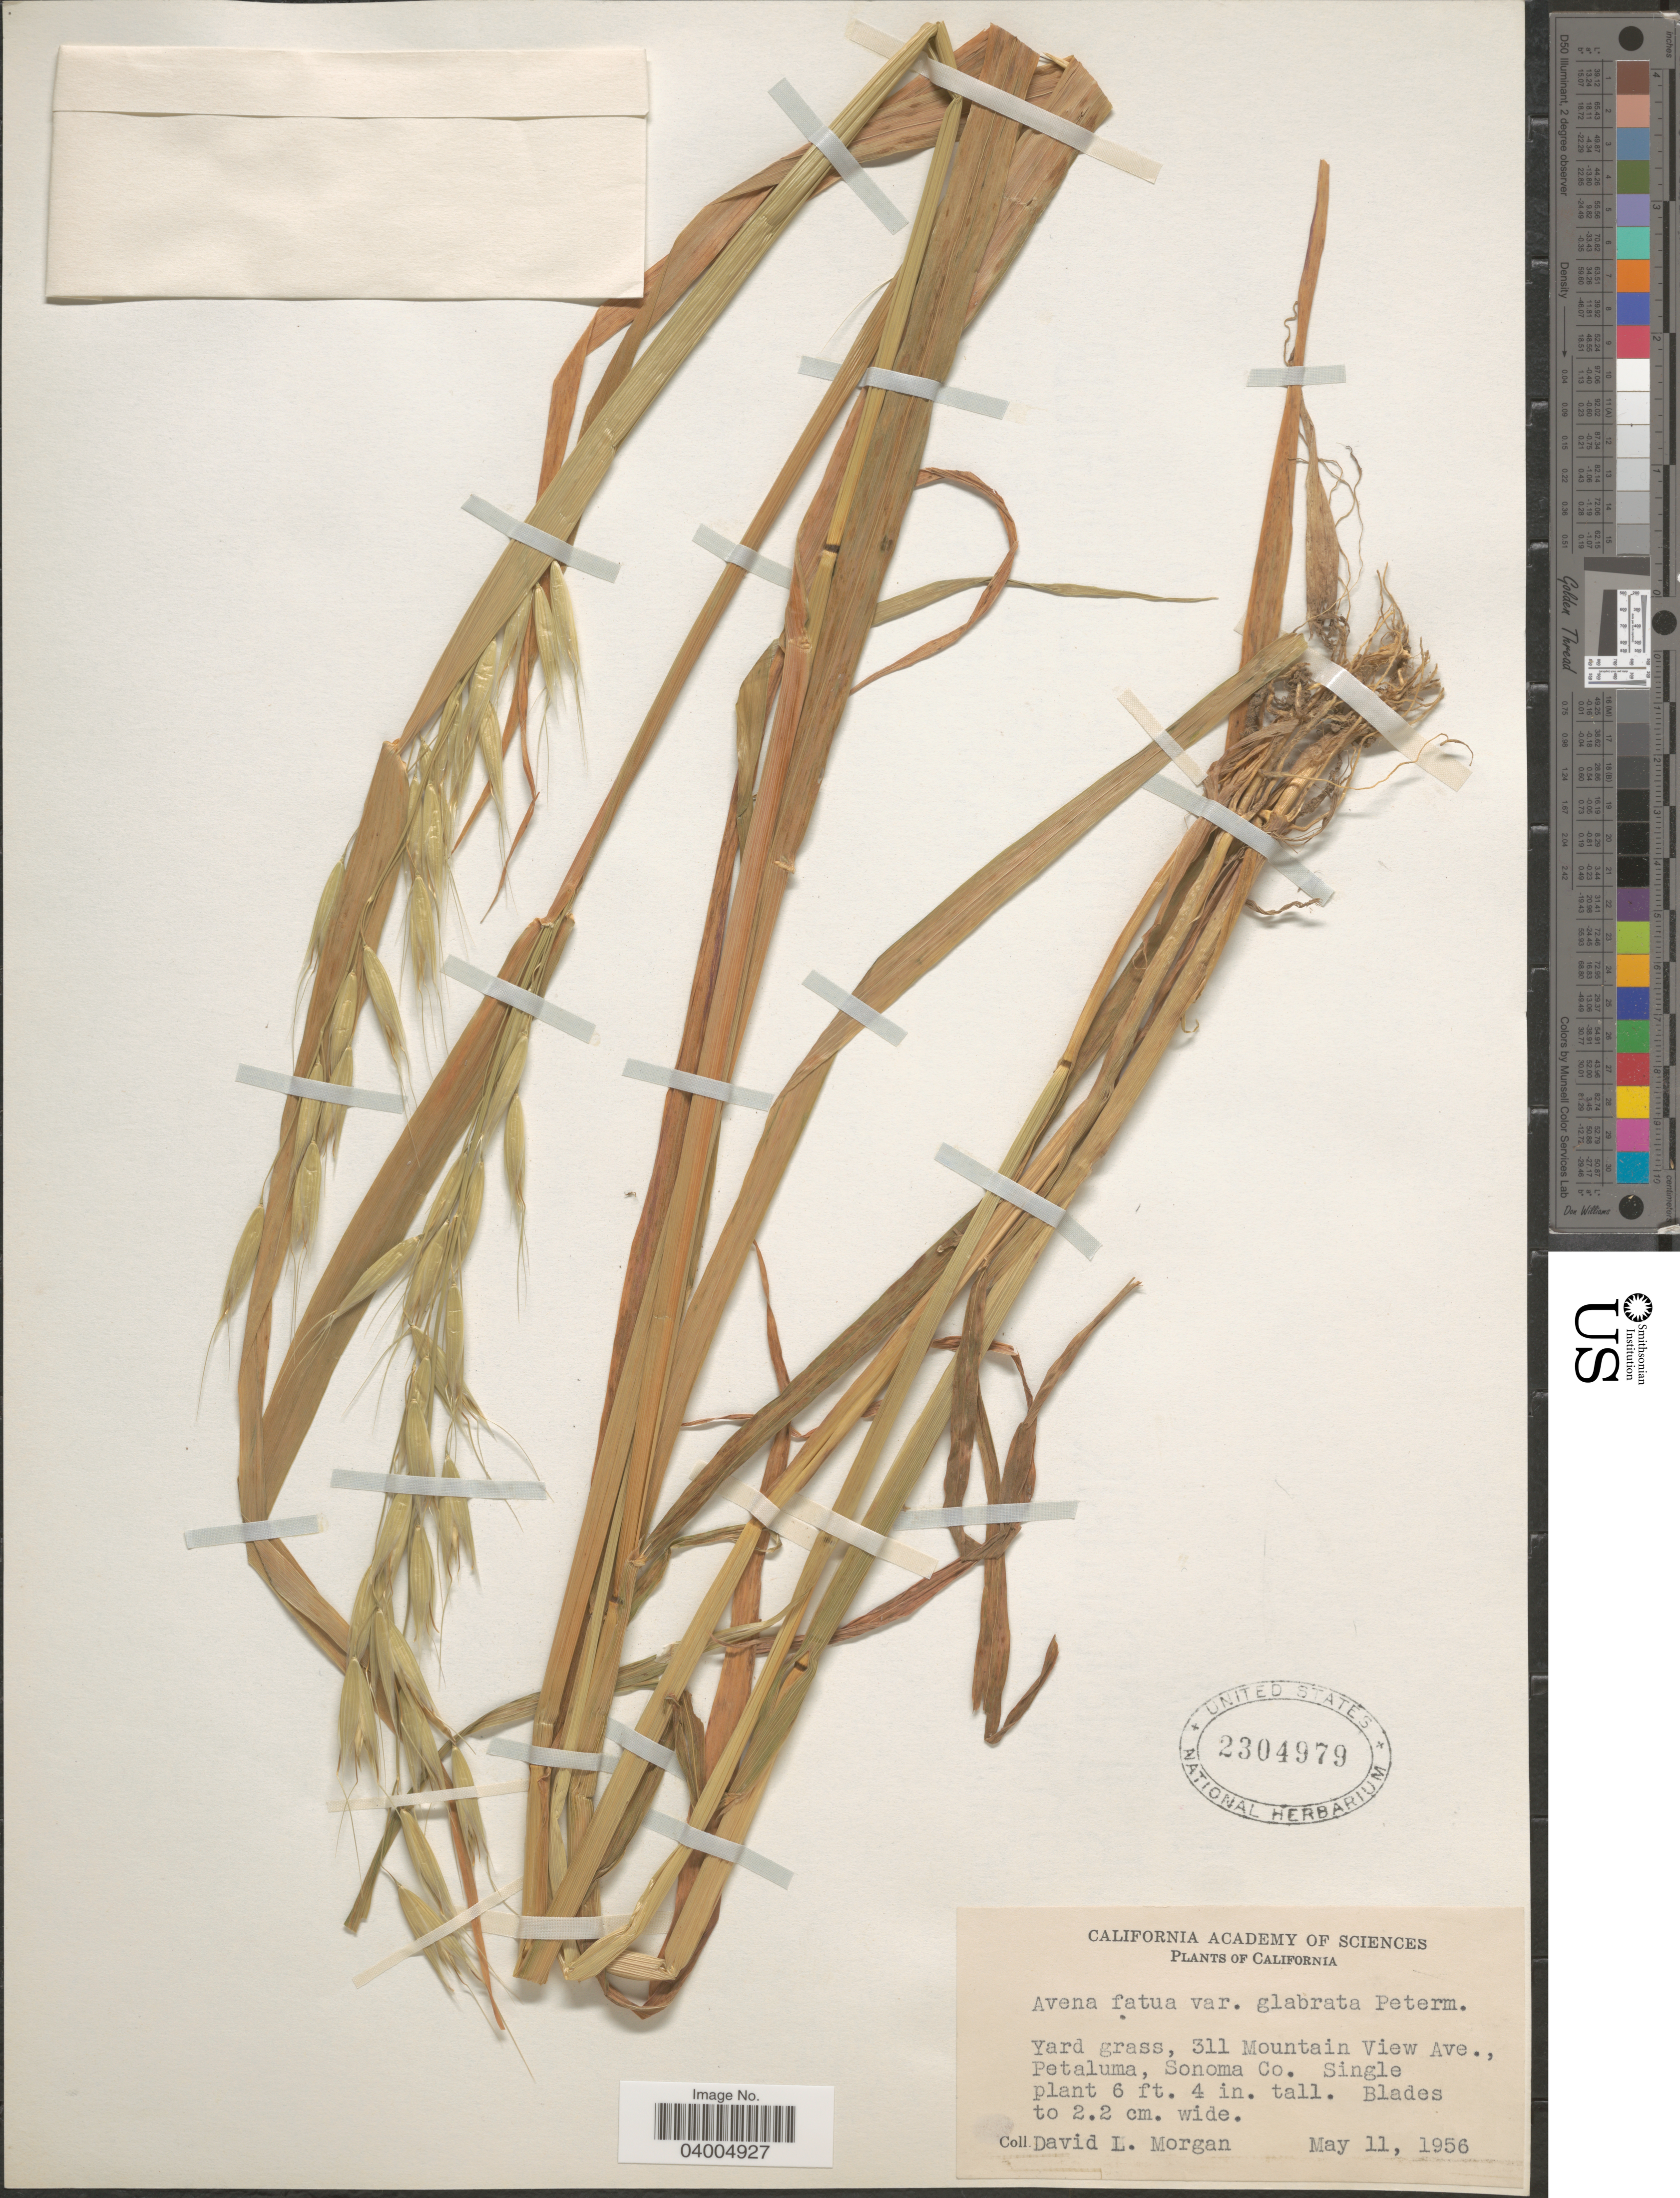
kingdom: Plantae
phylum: Tracheophyta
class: Liliopsida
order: Poales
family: Poaceae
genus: Avena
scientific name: Avena fatua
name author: L.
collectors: D. Morgan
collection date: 1956-05-11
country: United States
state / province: California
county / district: Sonoma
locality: Yard grass, 311 Mountain View Ave., Petaluma, Sonoma Co.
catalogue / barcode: US 2304979